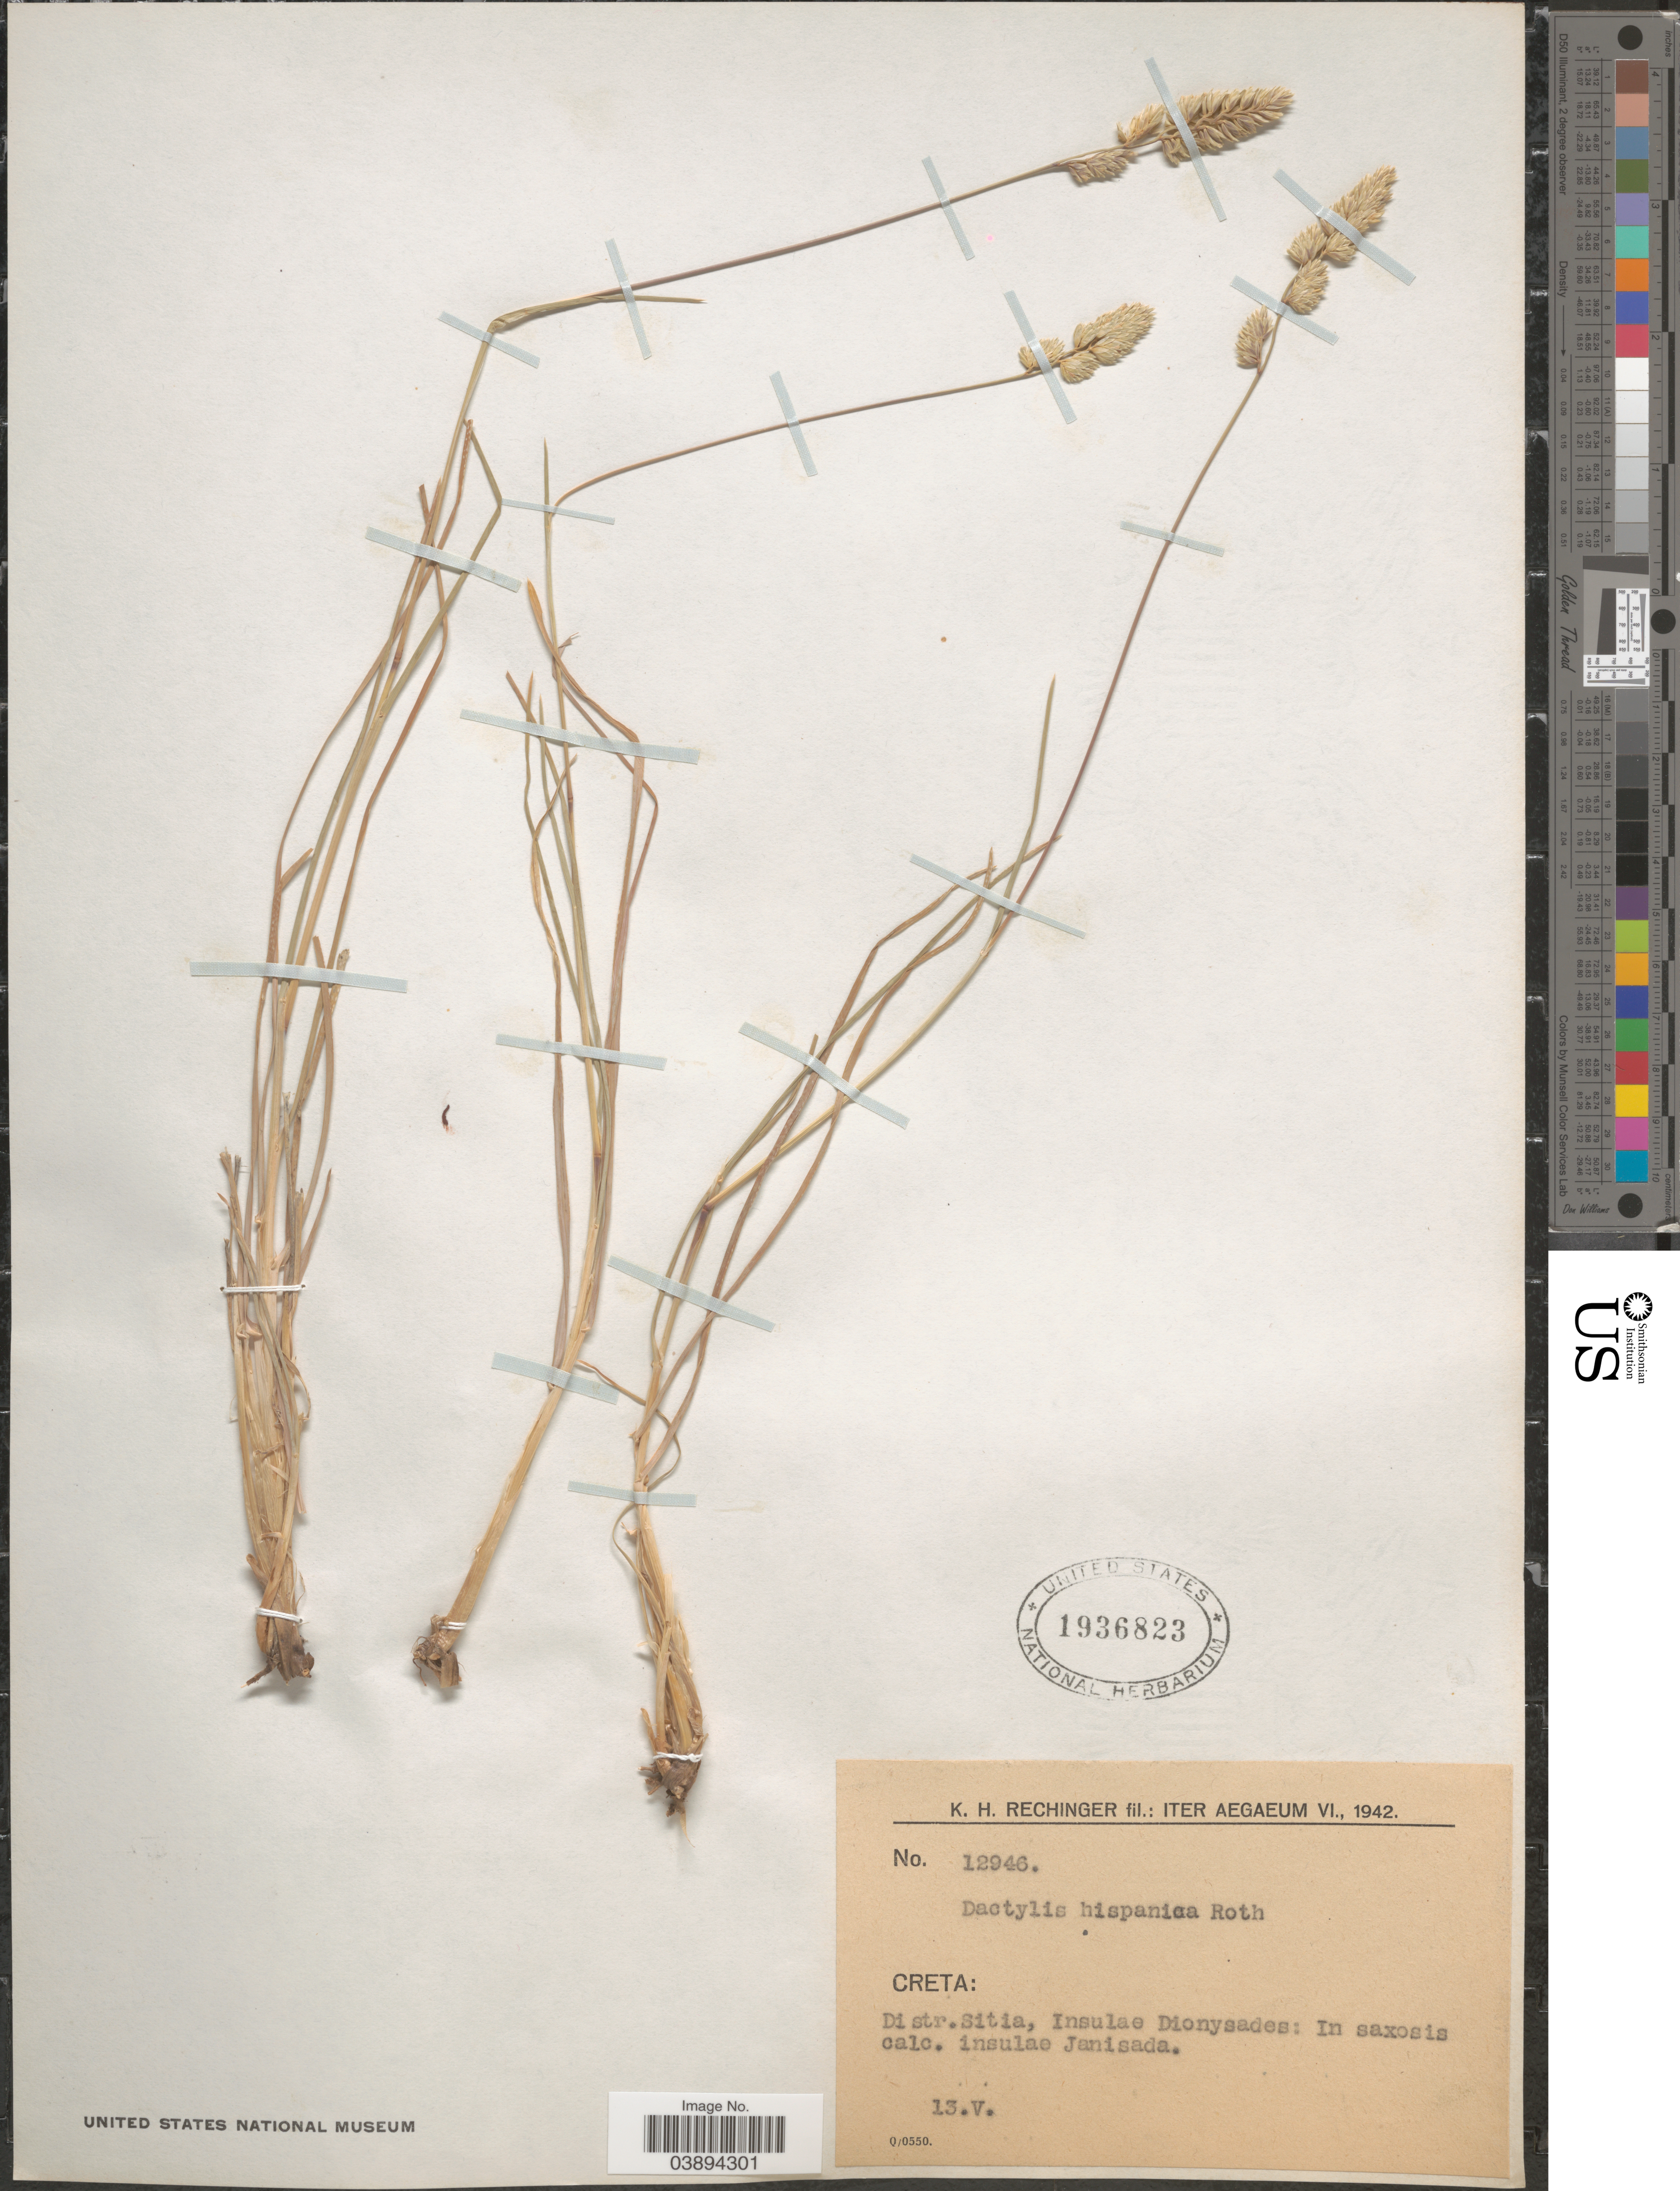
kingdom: Plantae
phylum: Tracheophyta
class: Liliopsida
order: Poales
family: Poaceae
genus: Dactylis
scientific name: Dactylis glomerata subsp. hispanica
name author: (Roth) Nyman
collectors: K. H. Rechinger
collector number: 12946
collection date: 1942-05-13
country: Greece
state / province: Crete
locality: Creta: Distr.Sitia, Insulae Dionysades: In saxosis calc. insulae Janisada.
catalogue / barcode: US 1936823